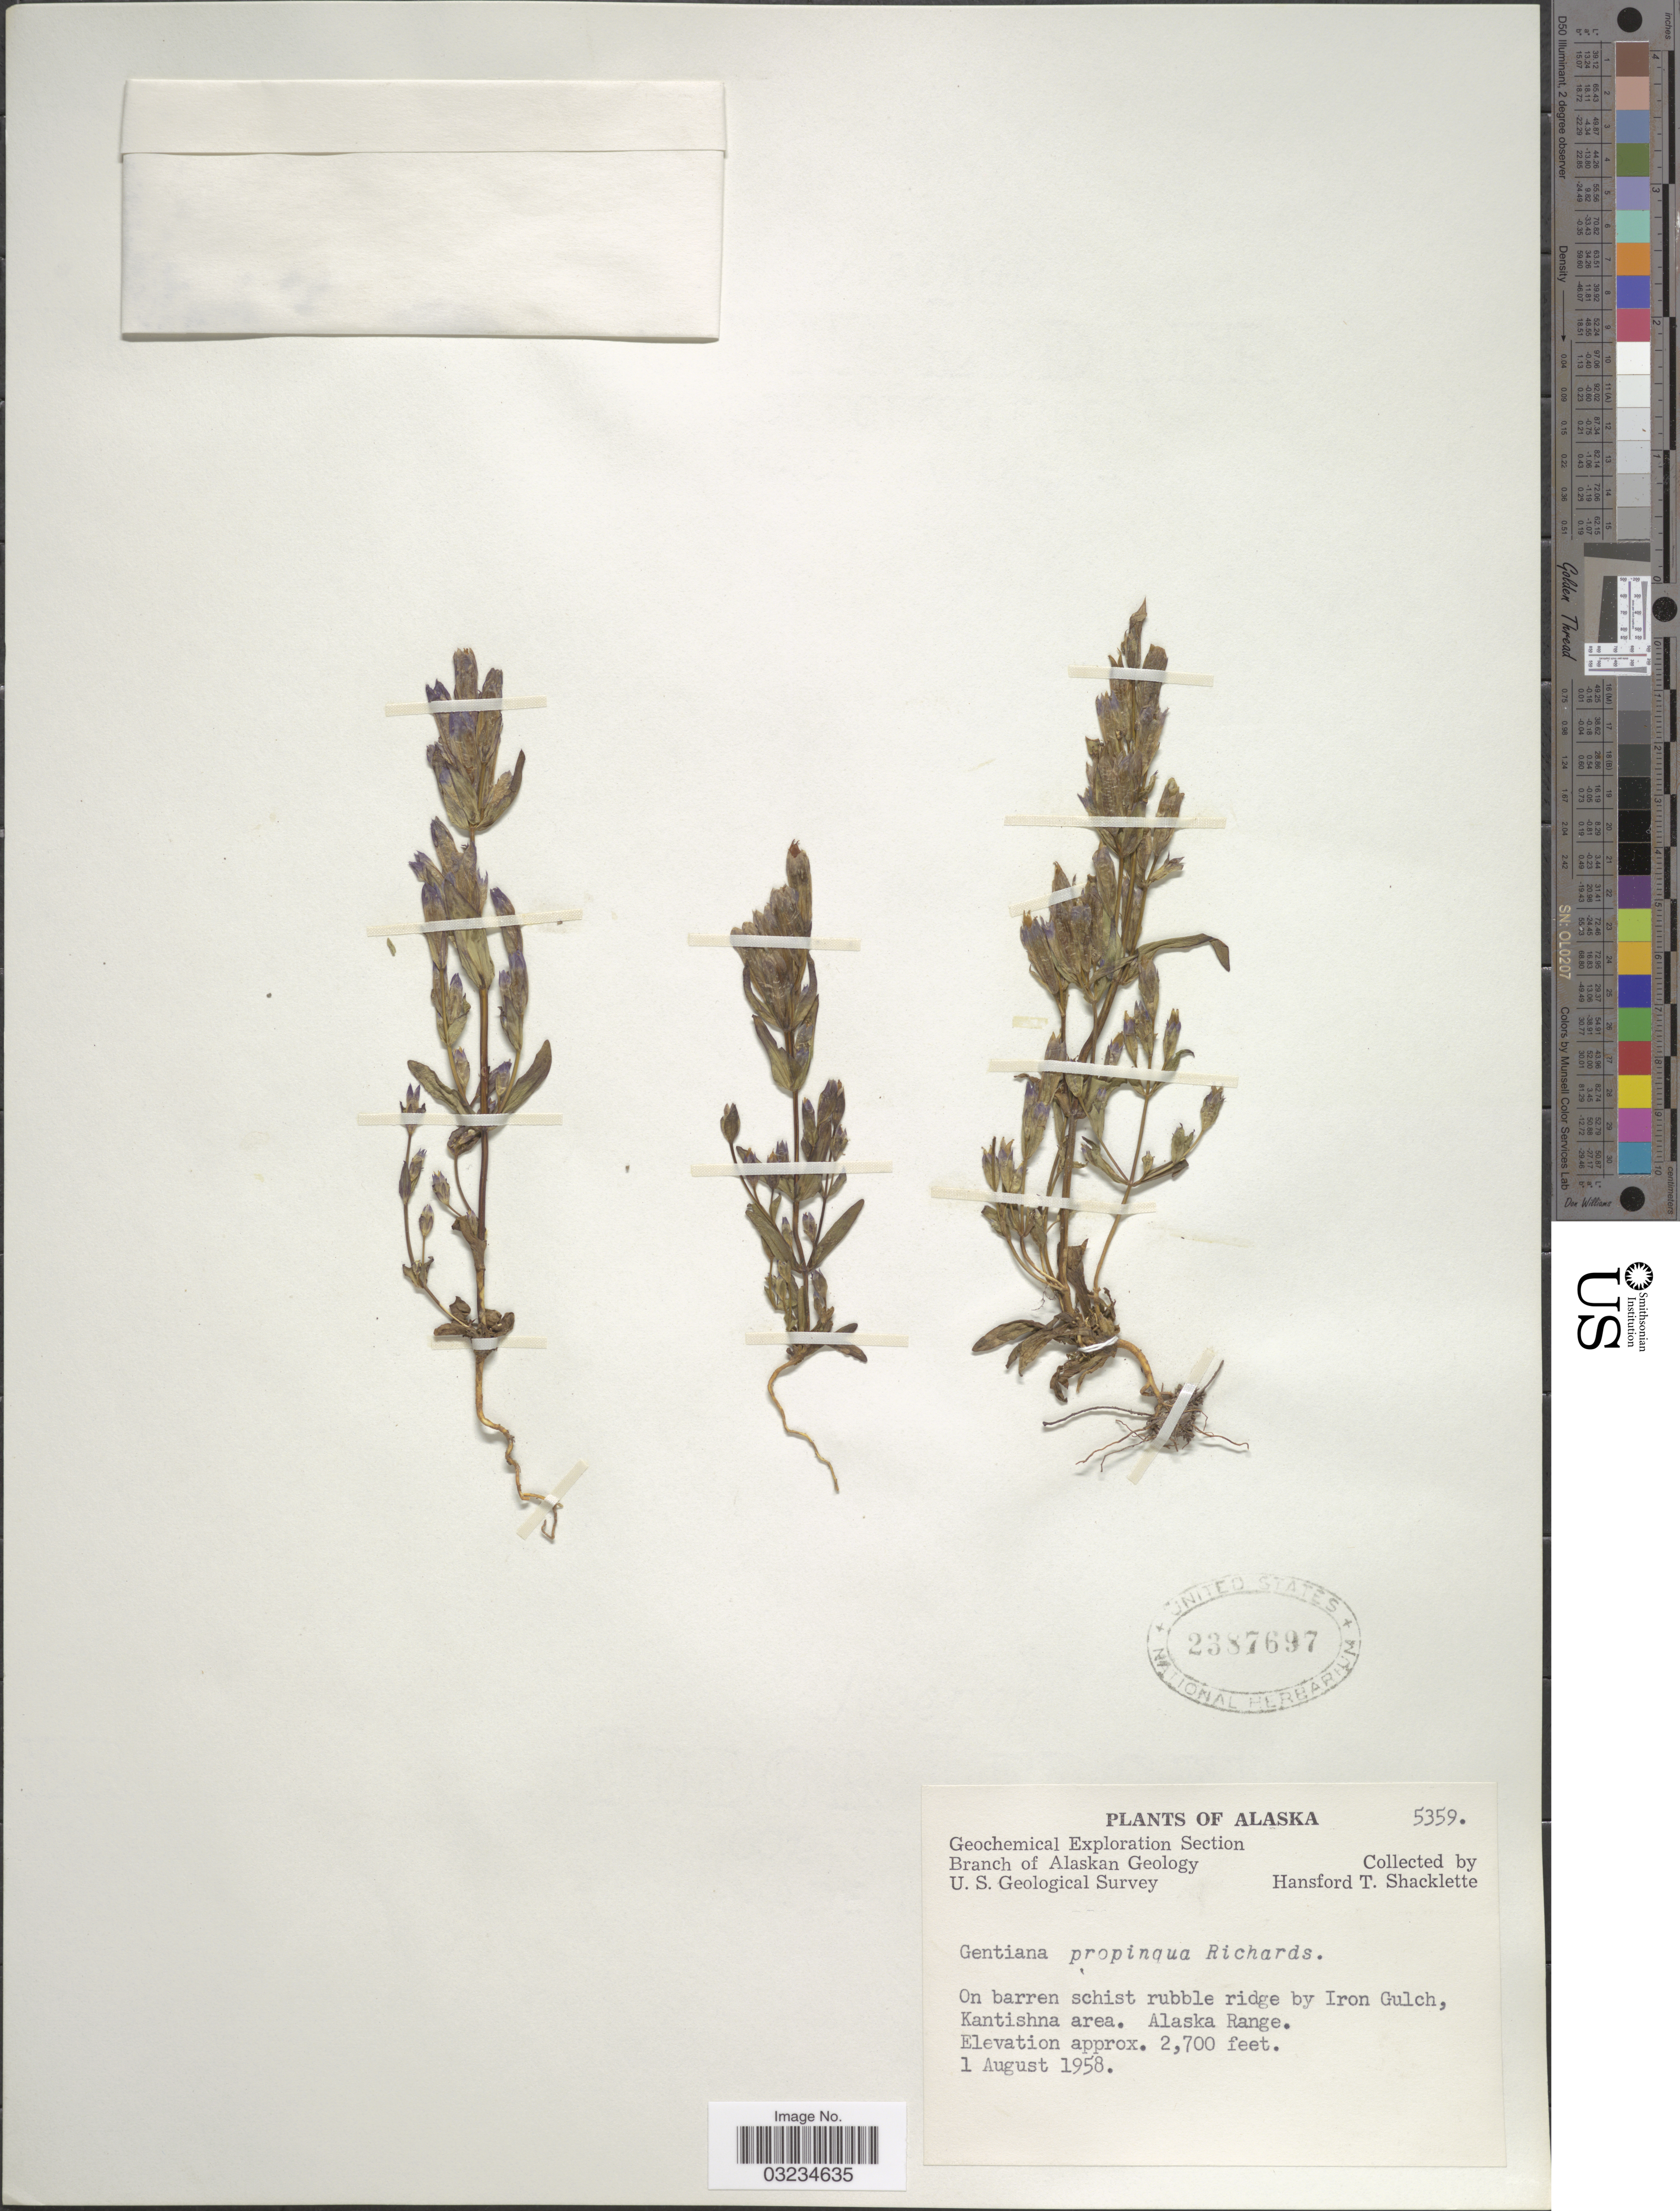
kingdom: Plantae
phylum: Tracheophyta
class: Magnoliopsida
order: Gentianales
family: Gentianaceae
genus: Gentiana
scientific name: Gentiana propinqua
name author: Richards.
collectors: H. Shacklette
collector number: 5359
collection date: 1958-08-01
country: United States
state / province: Alaska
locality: On barren schist rubble ridge by Iron Gulch, Kantishna area. Alaska Range.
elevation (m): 823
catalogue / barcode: US 2387697